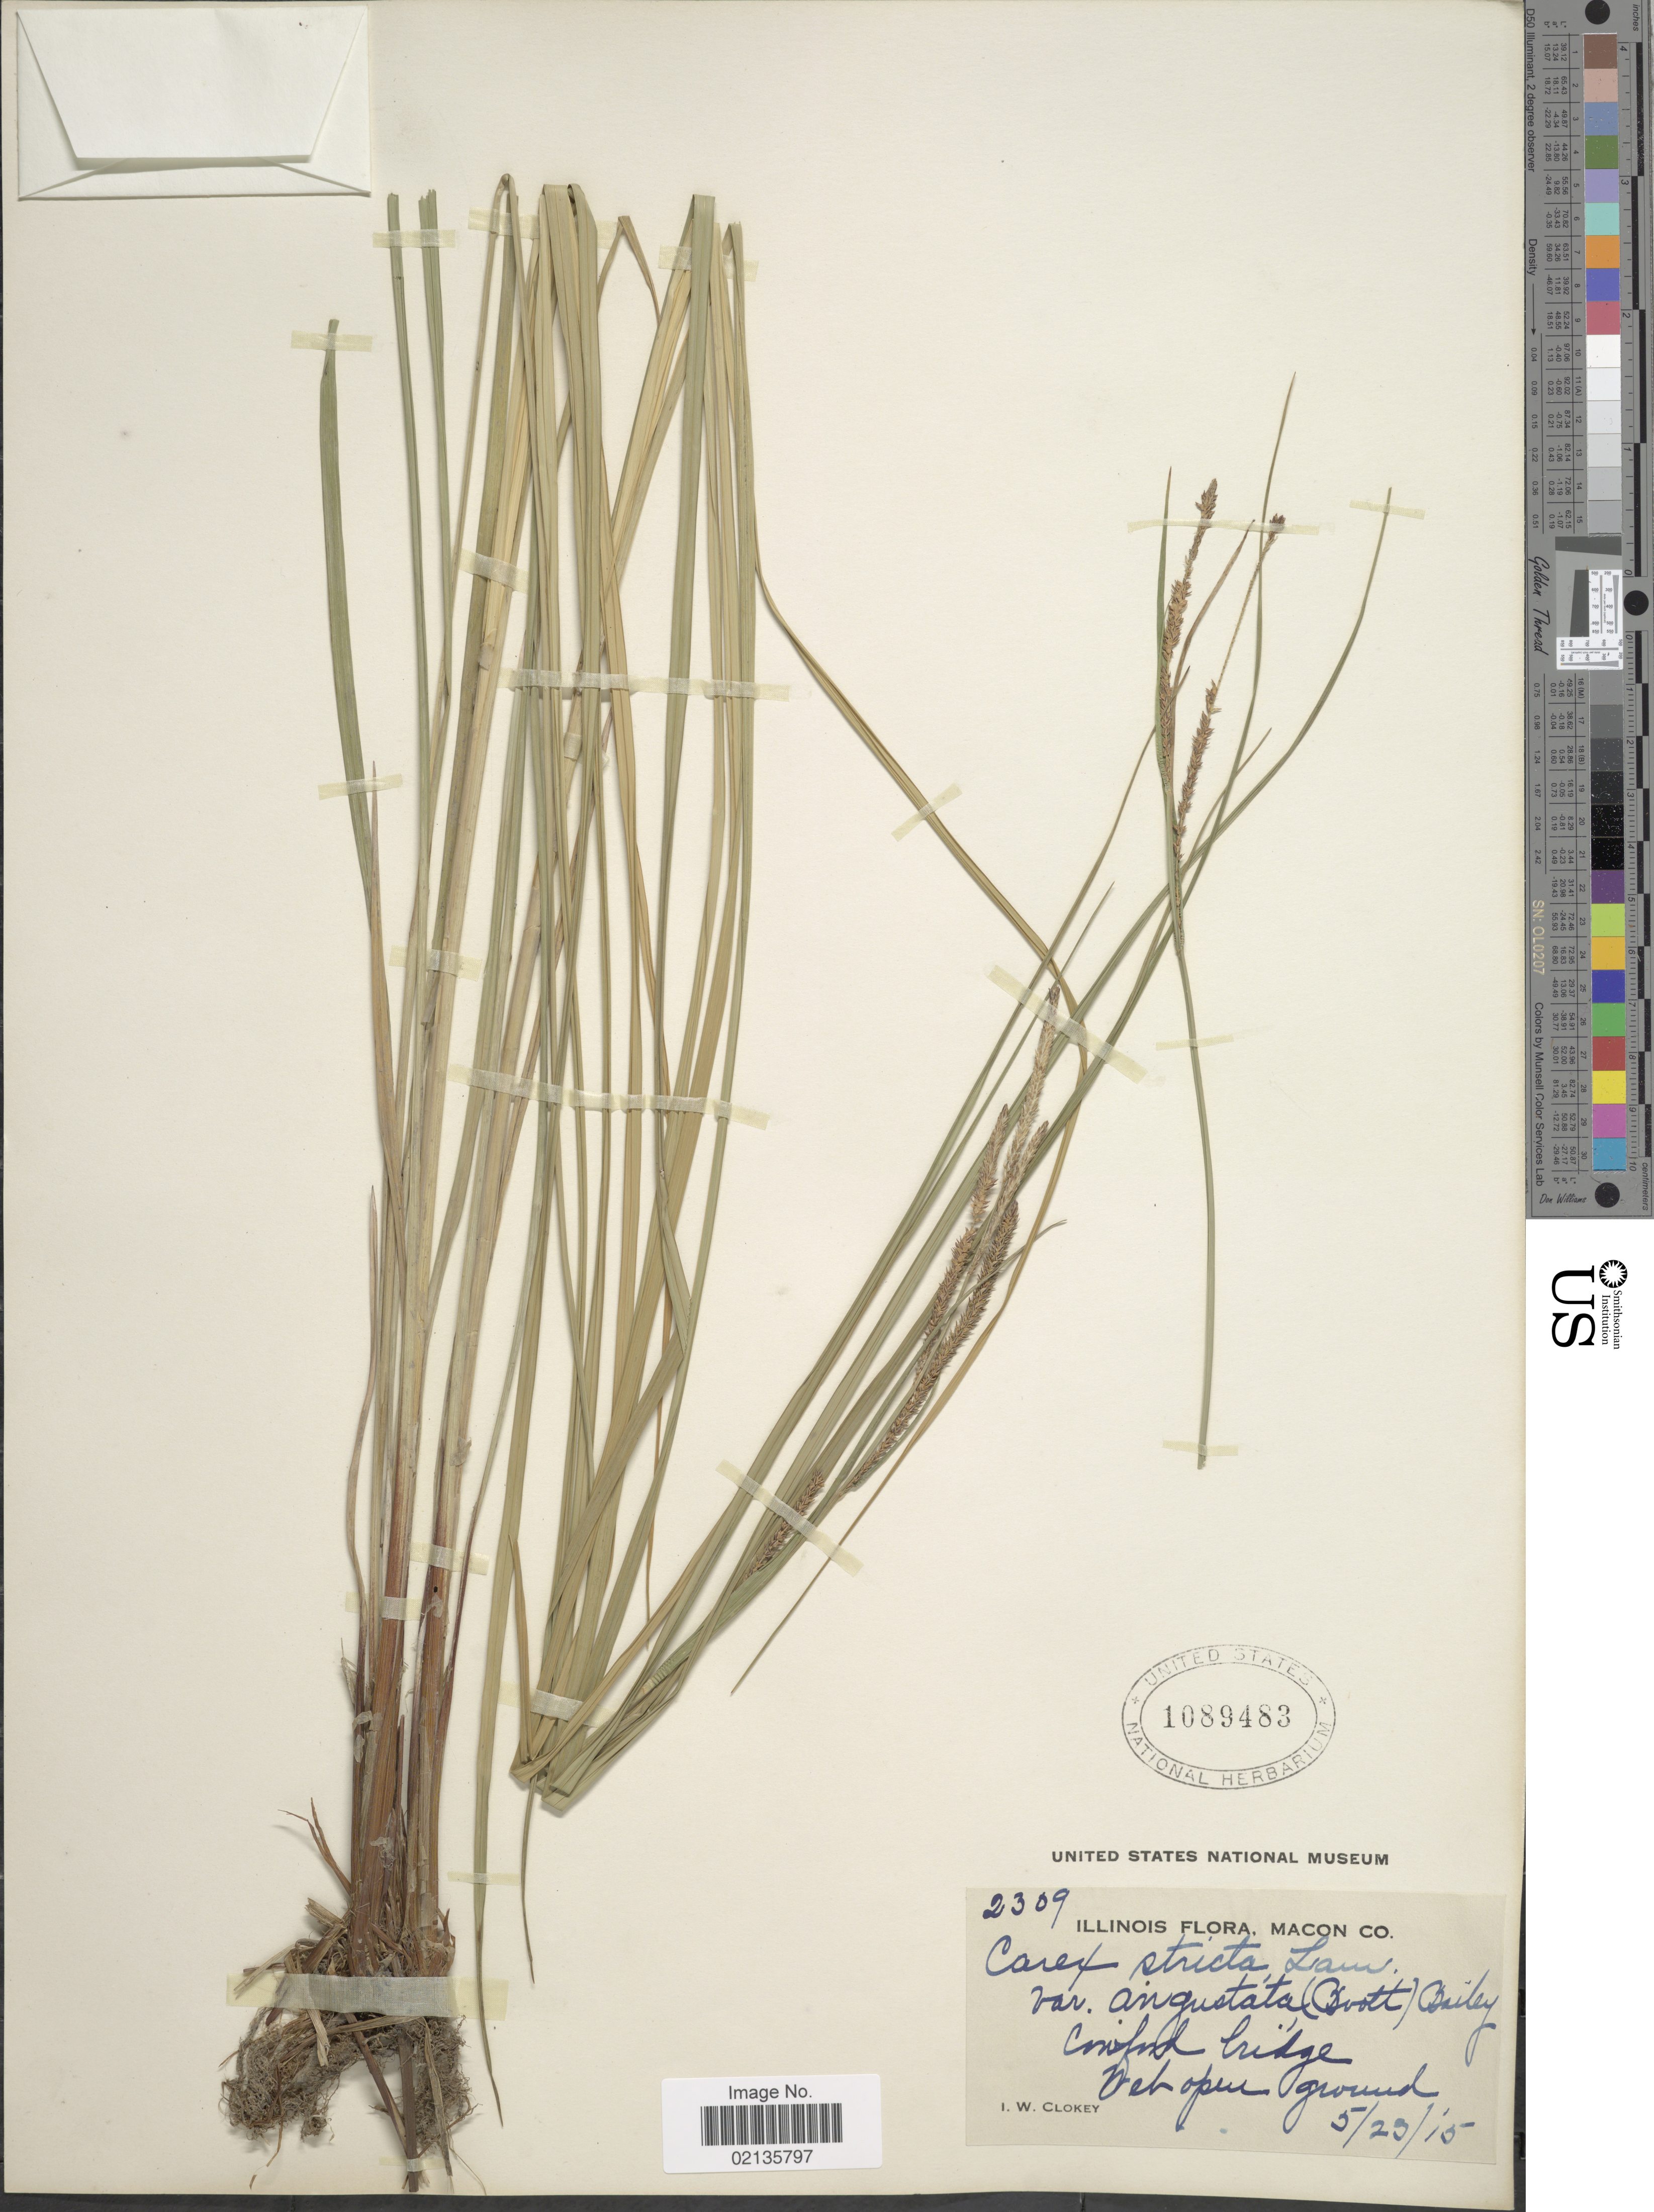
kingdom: Plantae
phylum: Tracheophyta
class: Liliopsida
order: Poales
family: Cyperaceae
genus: Carex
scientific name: Carex stricta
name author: Lam.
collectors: I. W. Clokey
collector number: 2309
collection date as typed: Transcribed d/m/y: 23/5/15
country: United States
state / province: Illinois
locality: Macon Co., Cowford Bridge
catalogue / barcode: US 1089483